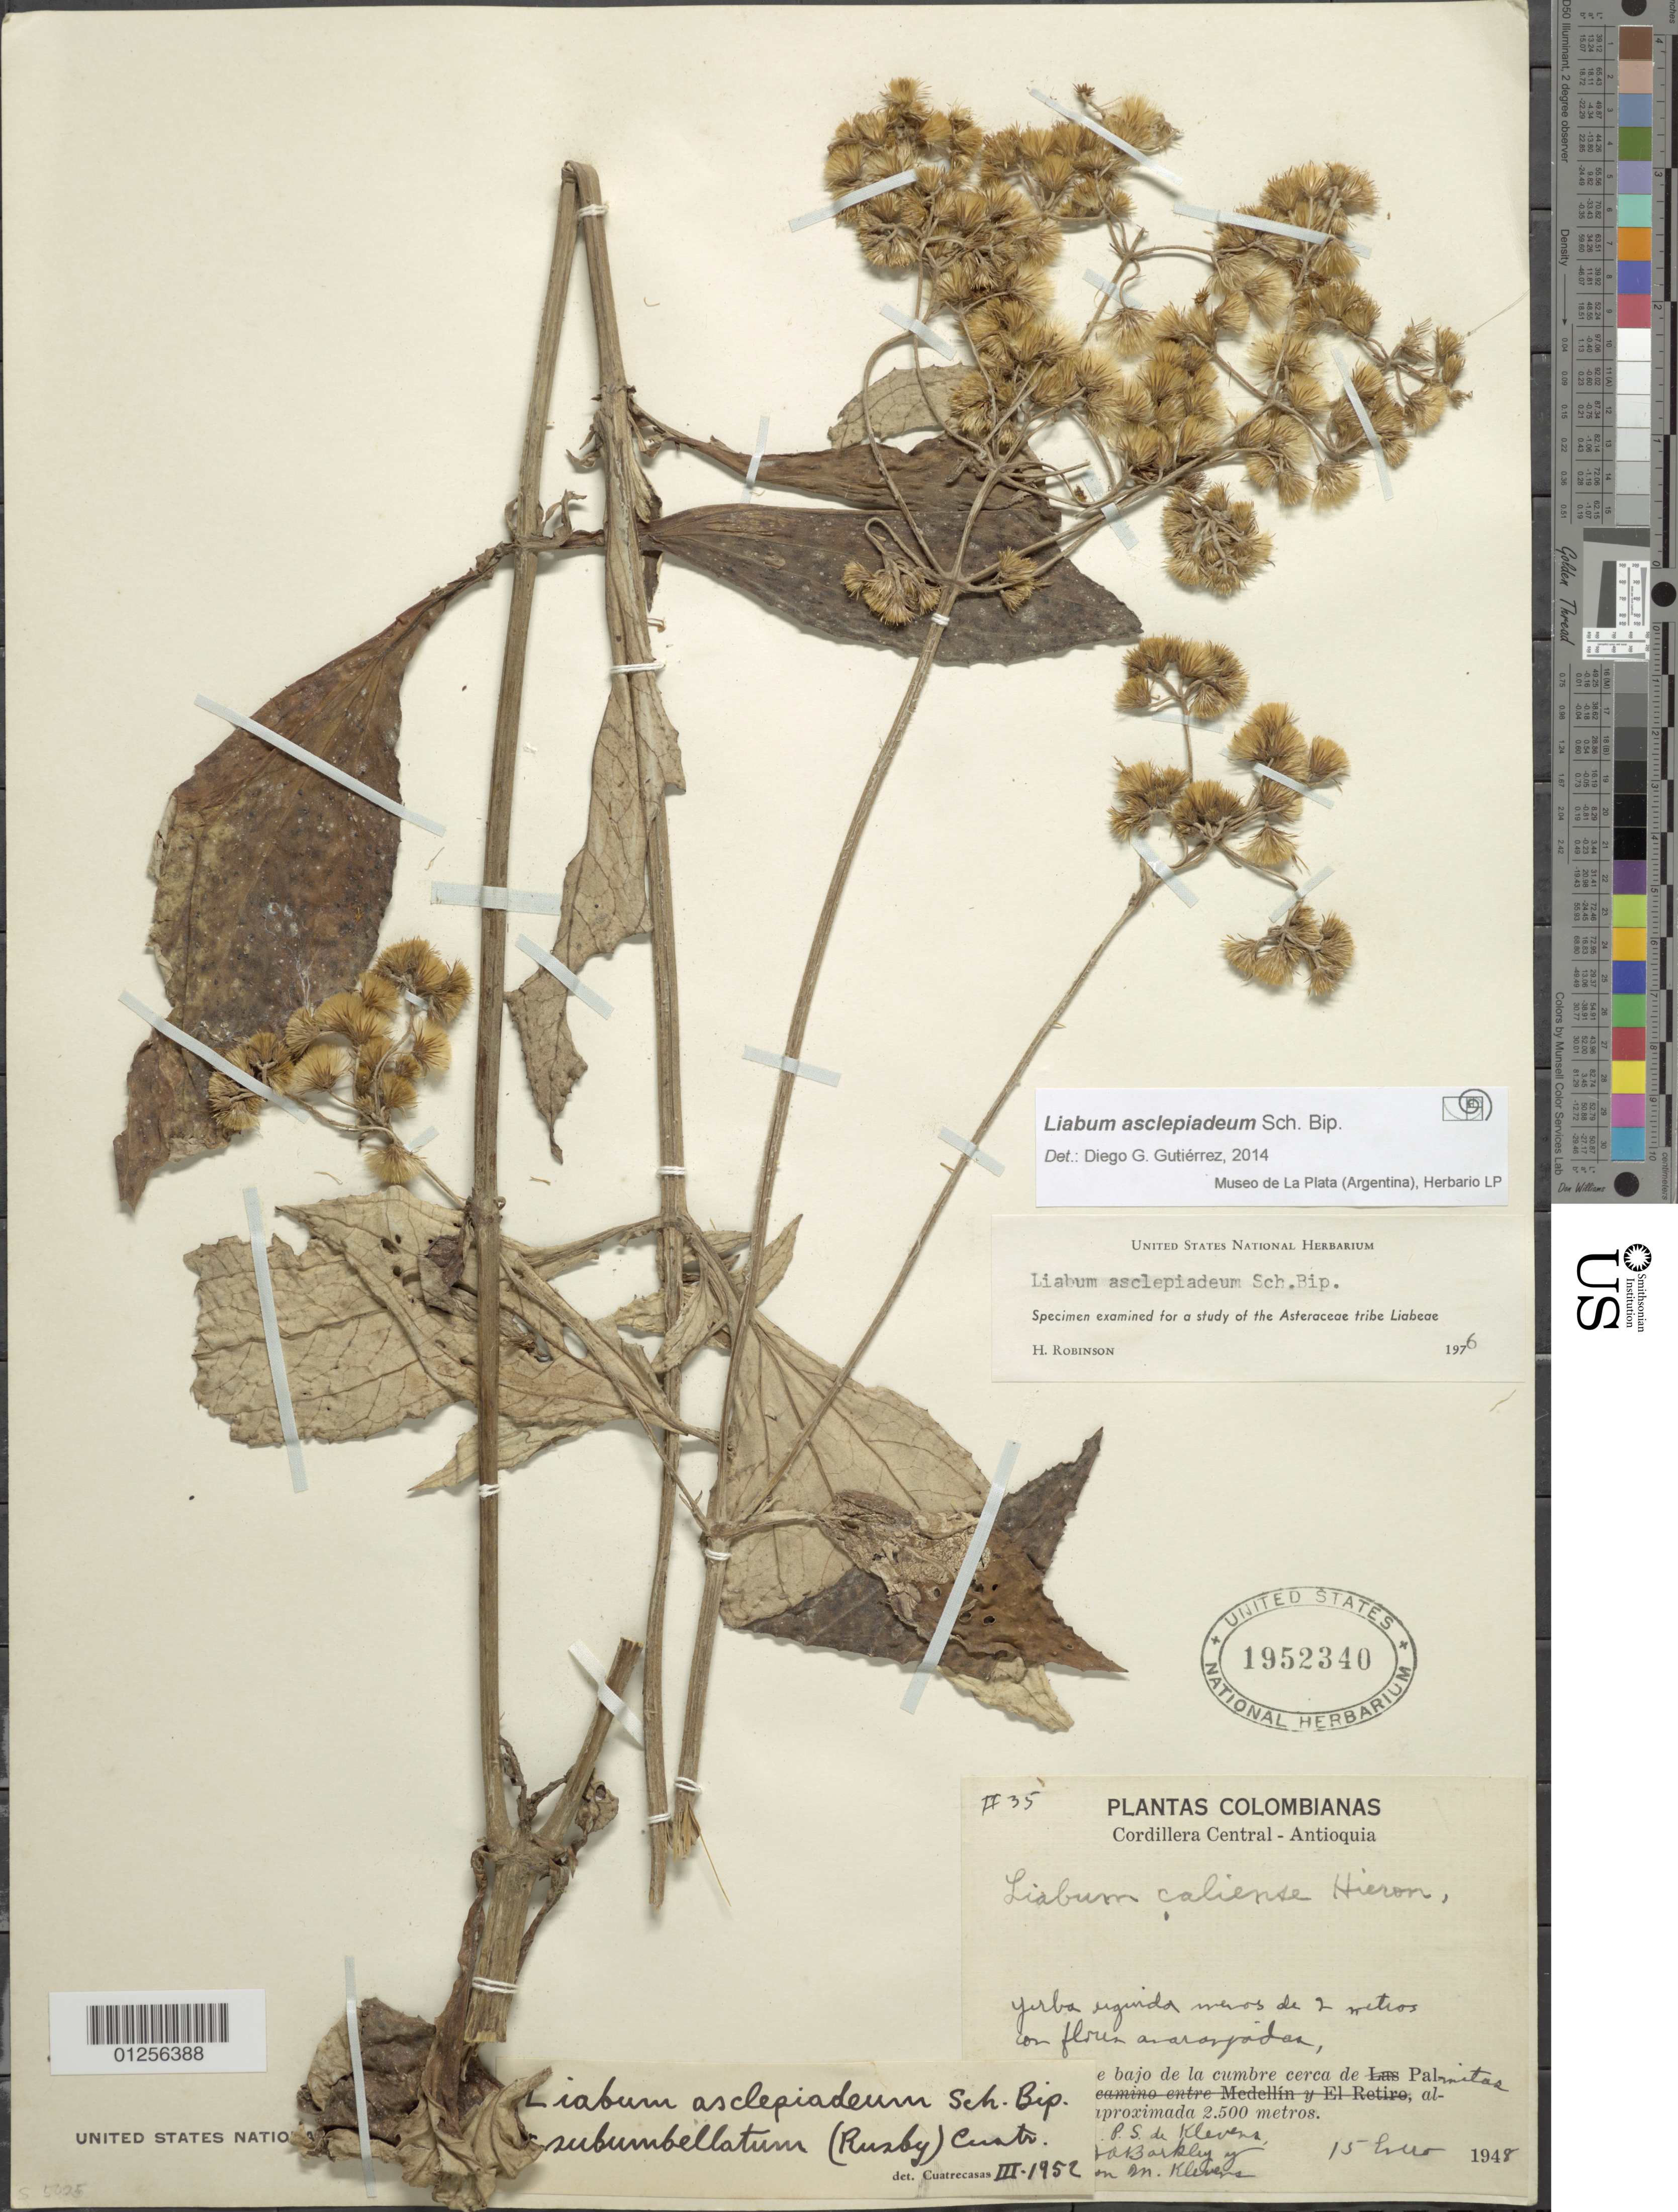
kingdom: Plantae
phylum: Tracheophyta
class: Magnoliopsida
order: Asterales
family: Asteraceae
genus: Liabum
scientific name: Liabum asclepiadeum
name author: Sch. Bip.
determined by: Robinson, Harold E., (US)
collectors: A. Klevens, F. A. Barkley & J. Klevens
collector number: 35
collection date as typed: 15-Jan-48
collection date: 1948-01-15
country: Colombia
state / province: Antioquia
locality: Palmitas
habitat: Bosque bajo de la cumbre cerca de Palmitas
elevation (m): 2500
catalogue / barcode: US 1952340